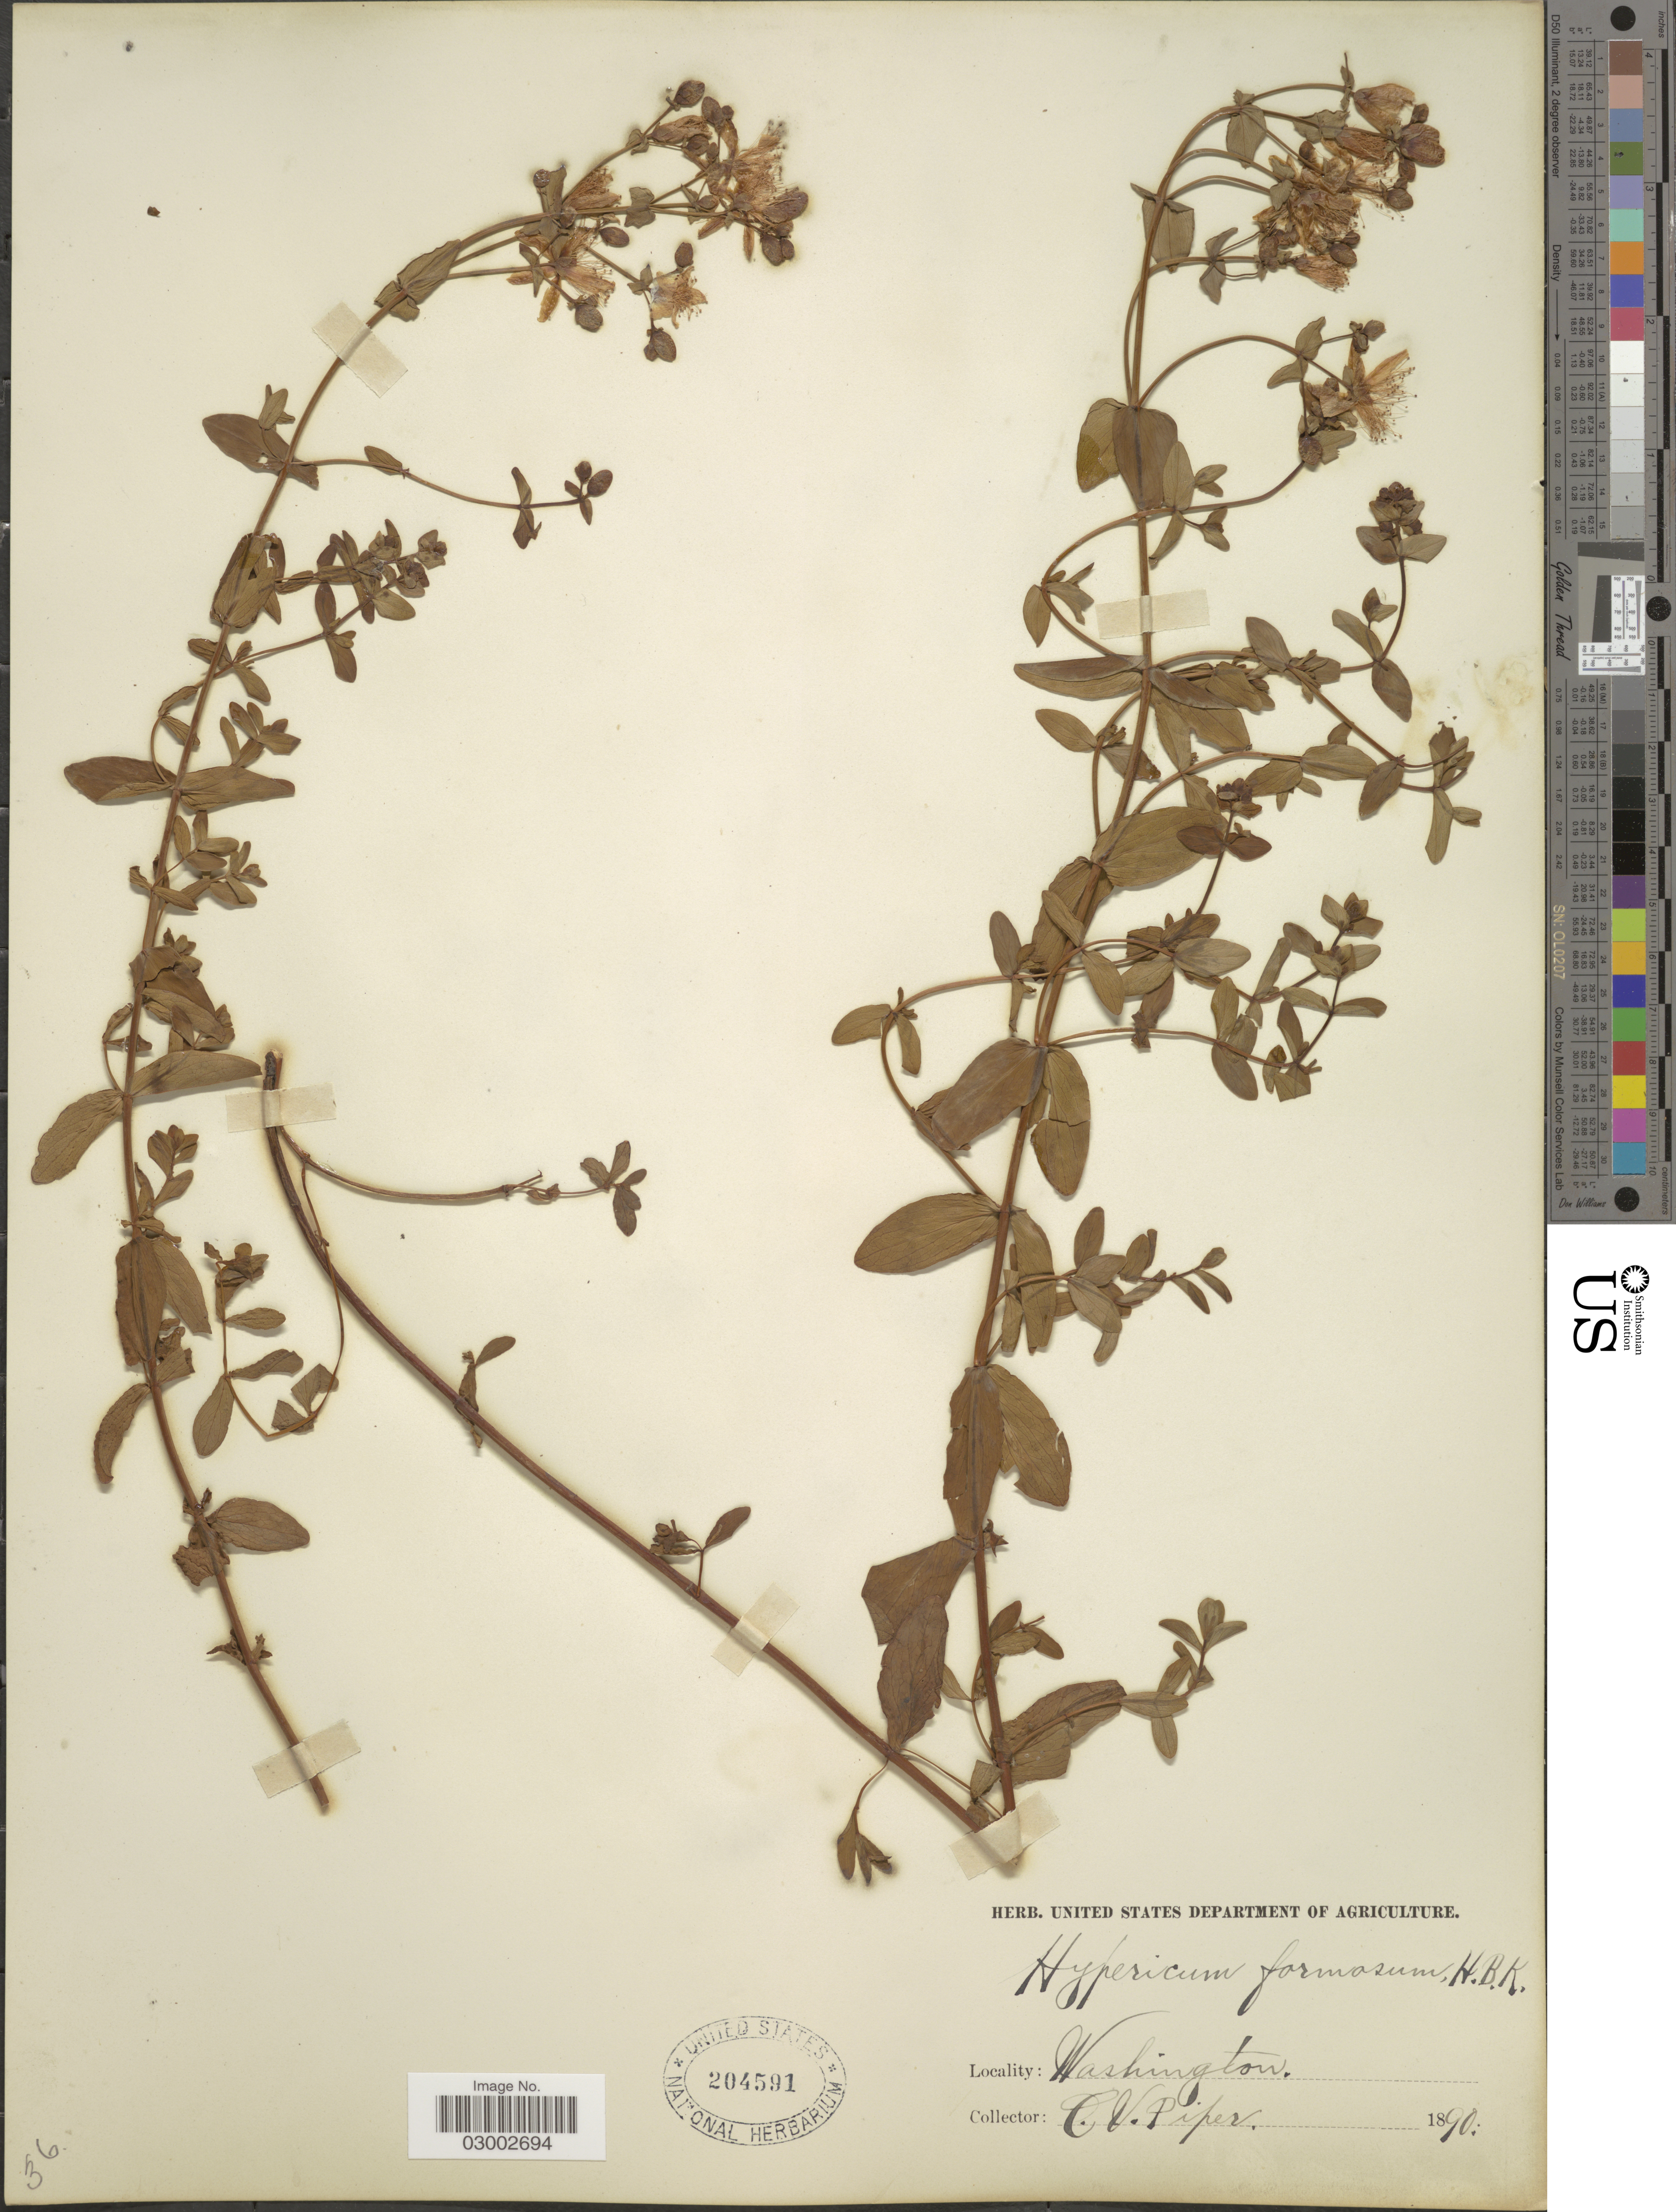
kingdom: Plantae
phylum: Tracheophyta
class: Magnoliopsida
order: Malpighiales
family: Hypericaceae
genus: Hypericum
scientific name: Hypericum scouleri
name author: Hook.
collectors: C. V. Piper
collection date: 1890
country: United States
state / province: Washington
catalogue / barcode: US 204591